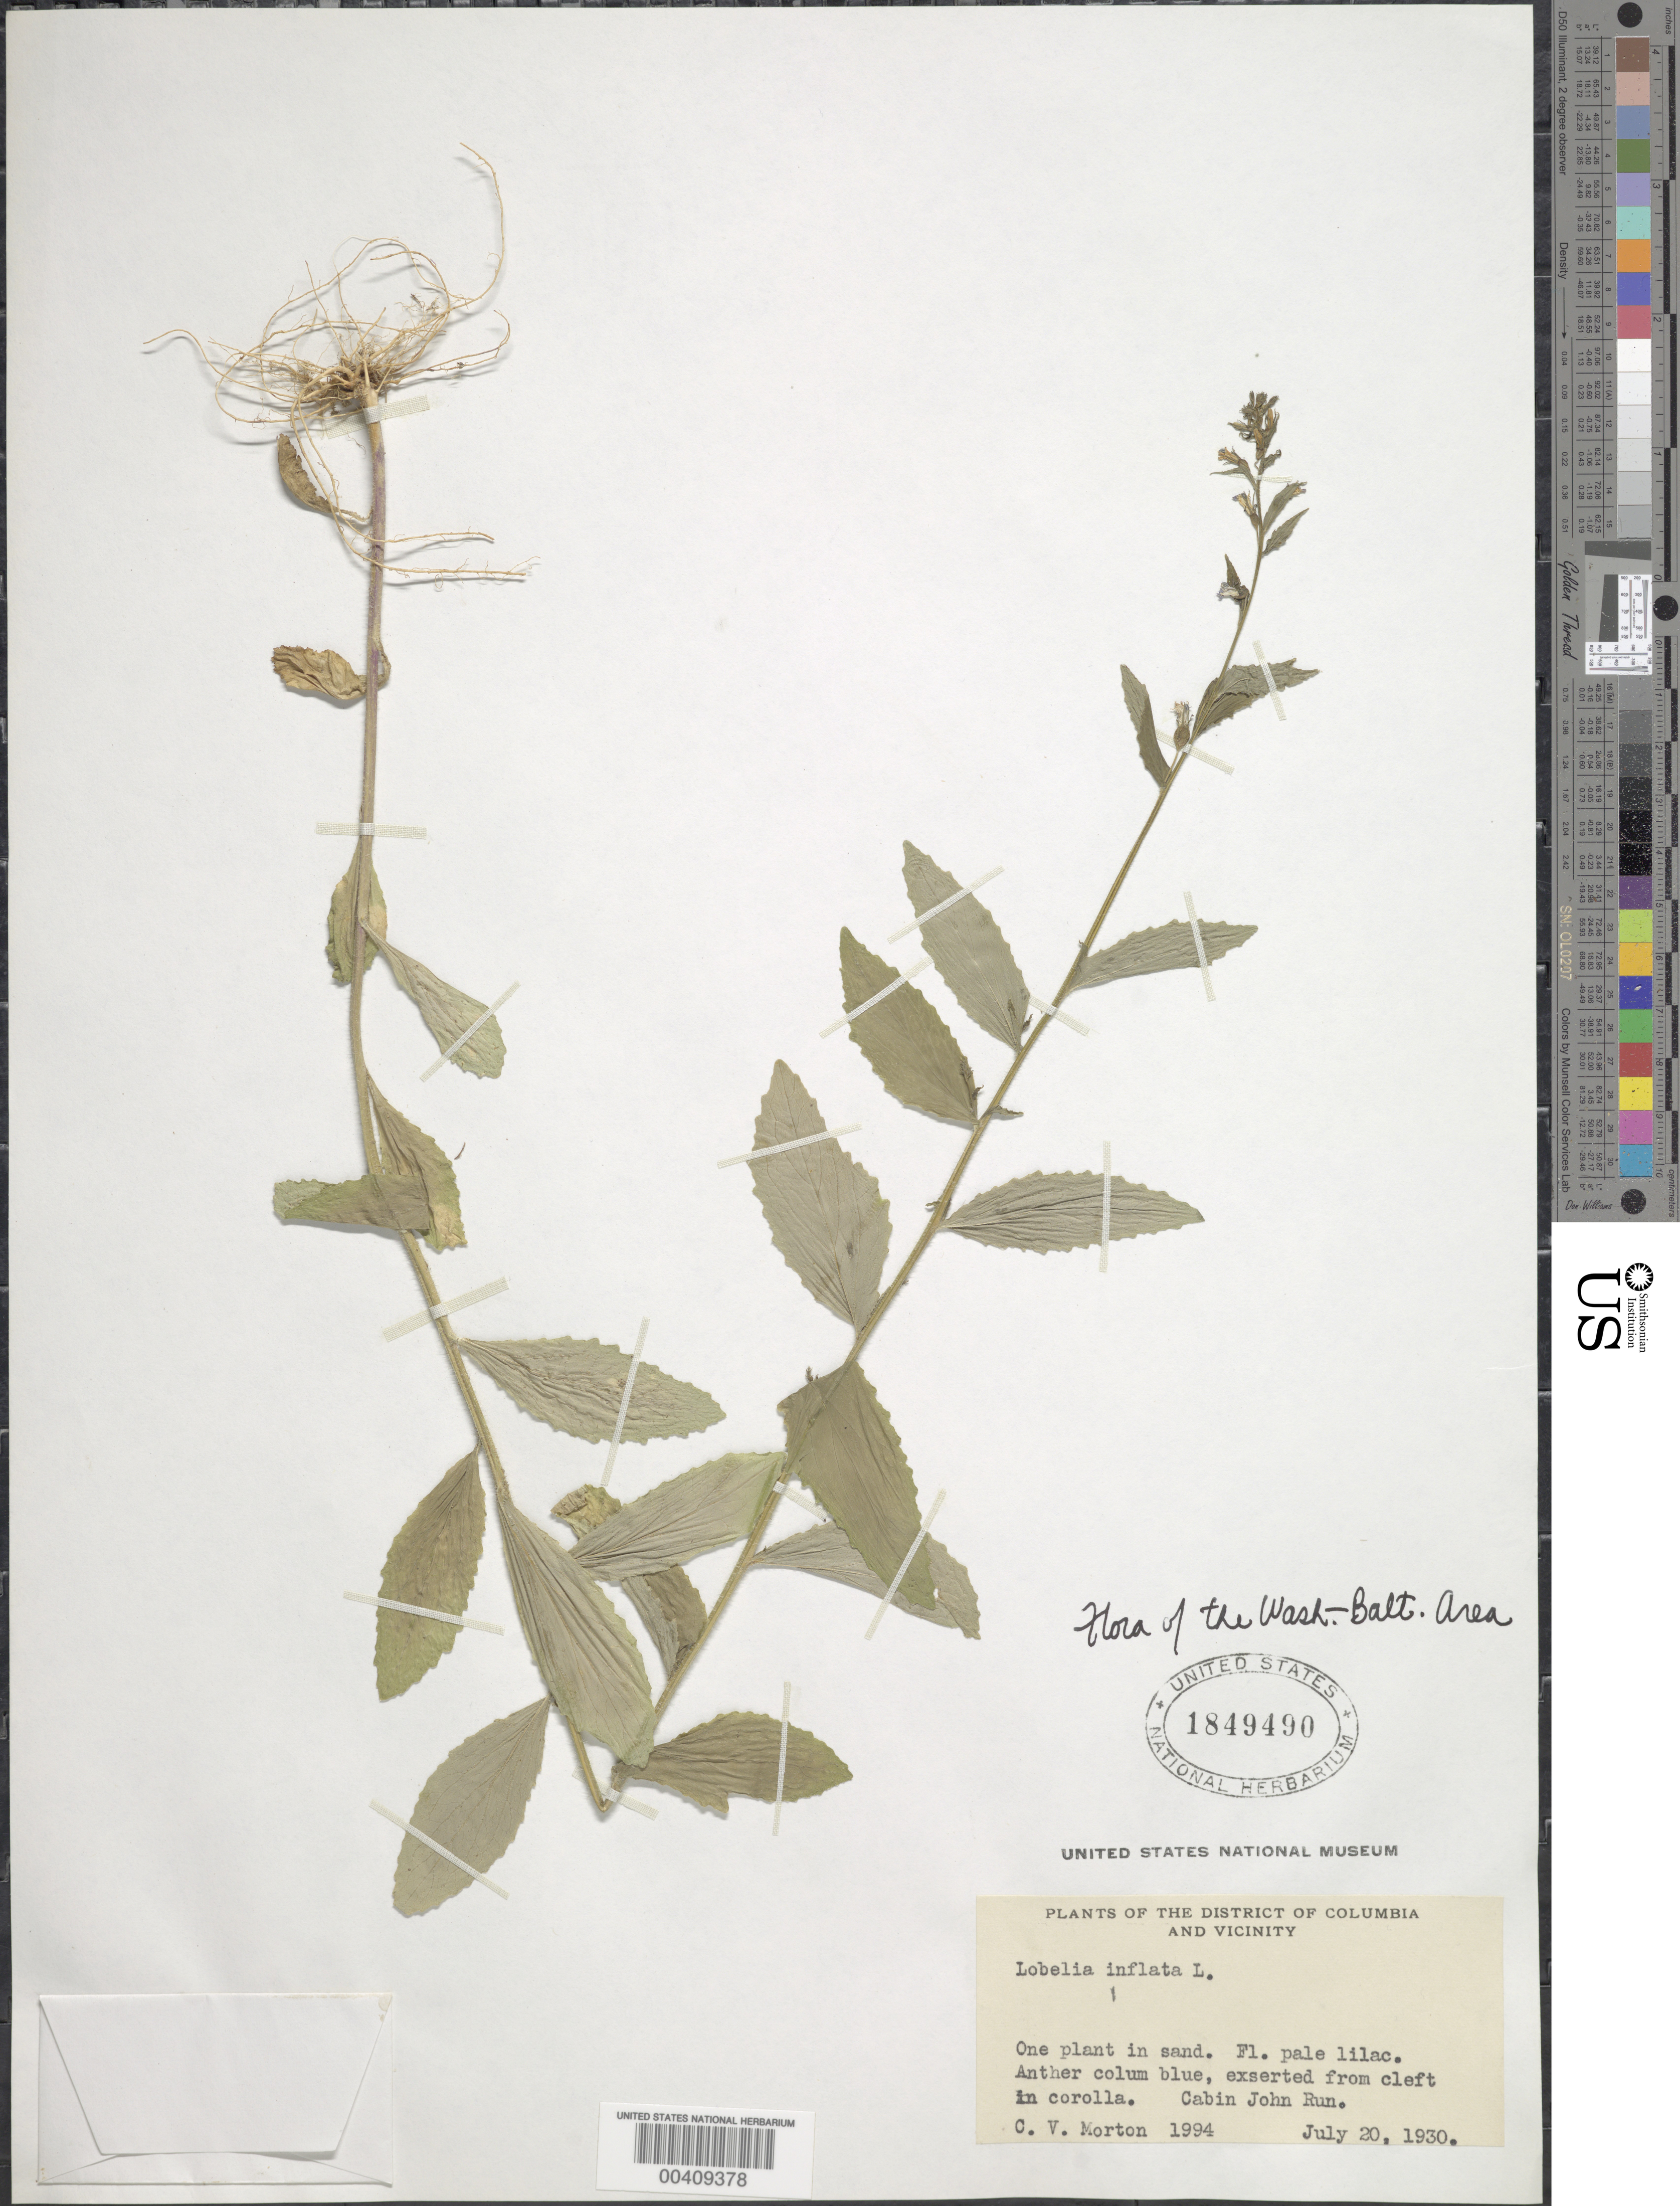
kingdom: Plantae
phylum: Tracheophyta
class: Magnoliopsida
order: Asterales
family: Campanulaceae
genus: Lobelia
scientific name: Lobelia inflata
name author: L.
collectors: C. V. Morton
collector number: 1994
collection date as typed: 20 Jul 1930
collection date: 1930-07-20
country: United States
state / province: District of Columbia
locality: Cabin John Run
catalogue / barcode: US 1849490